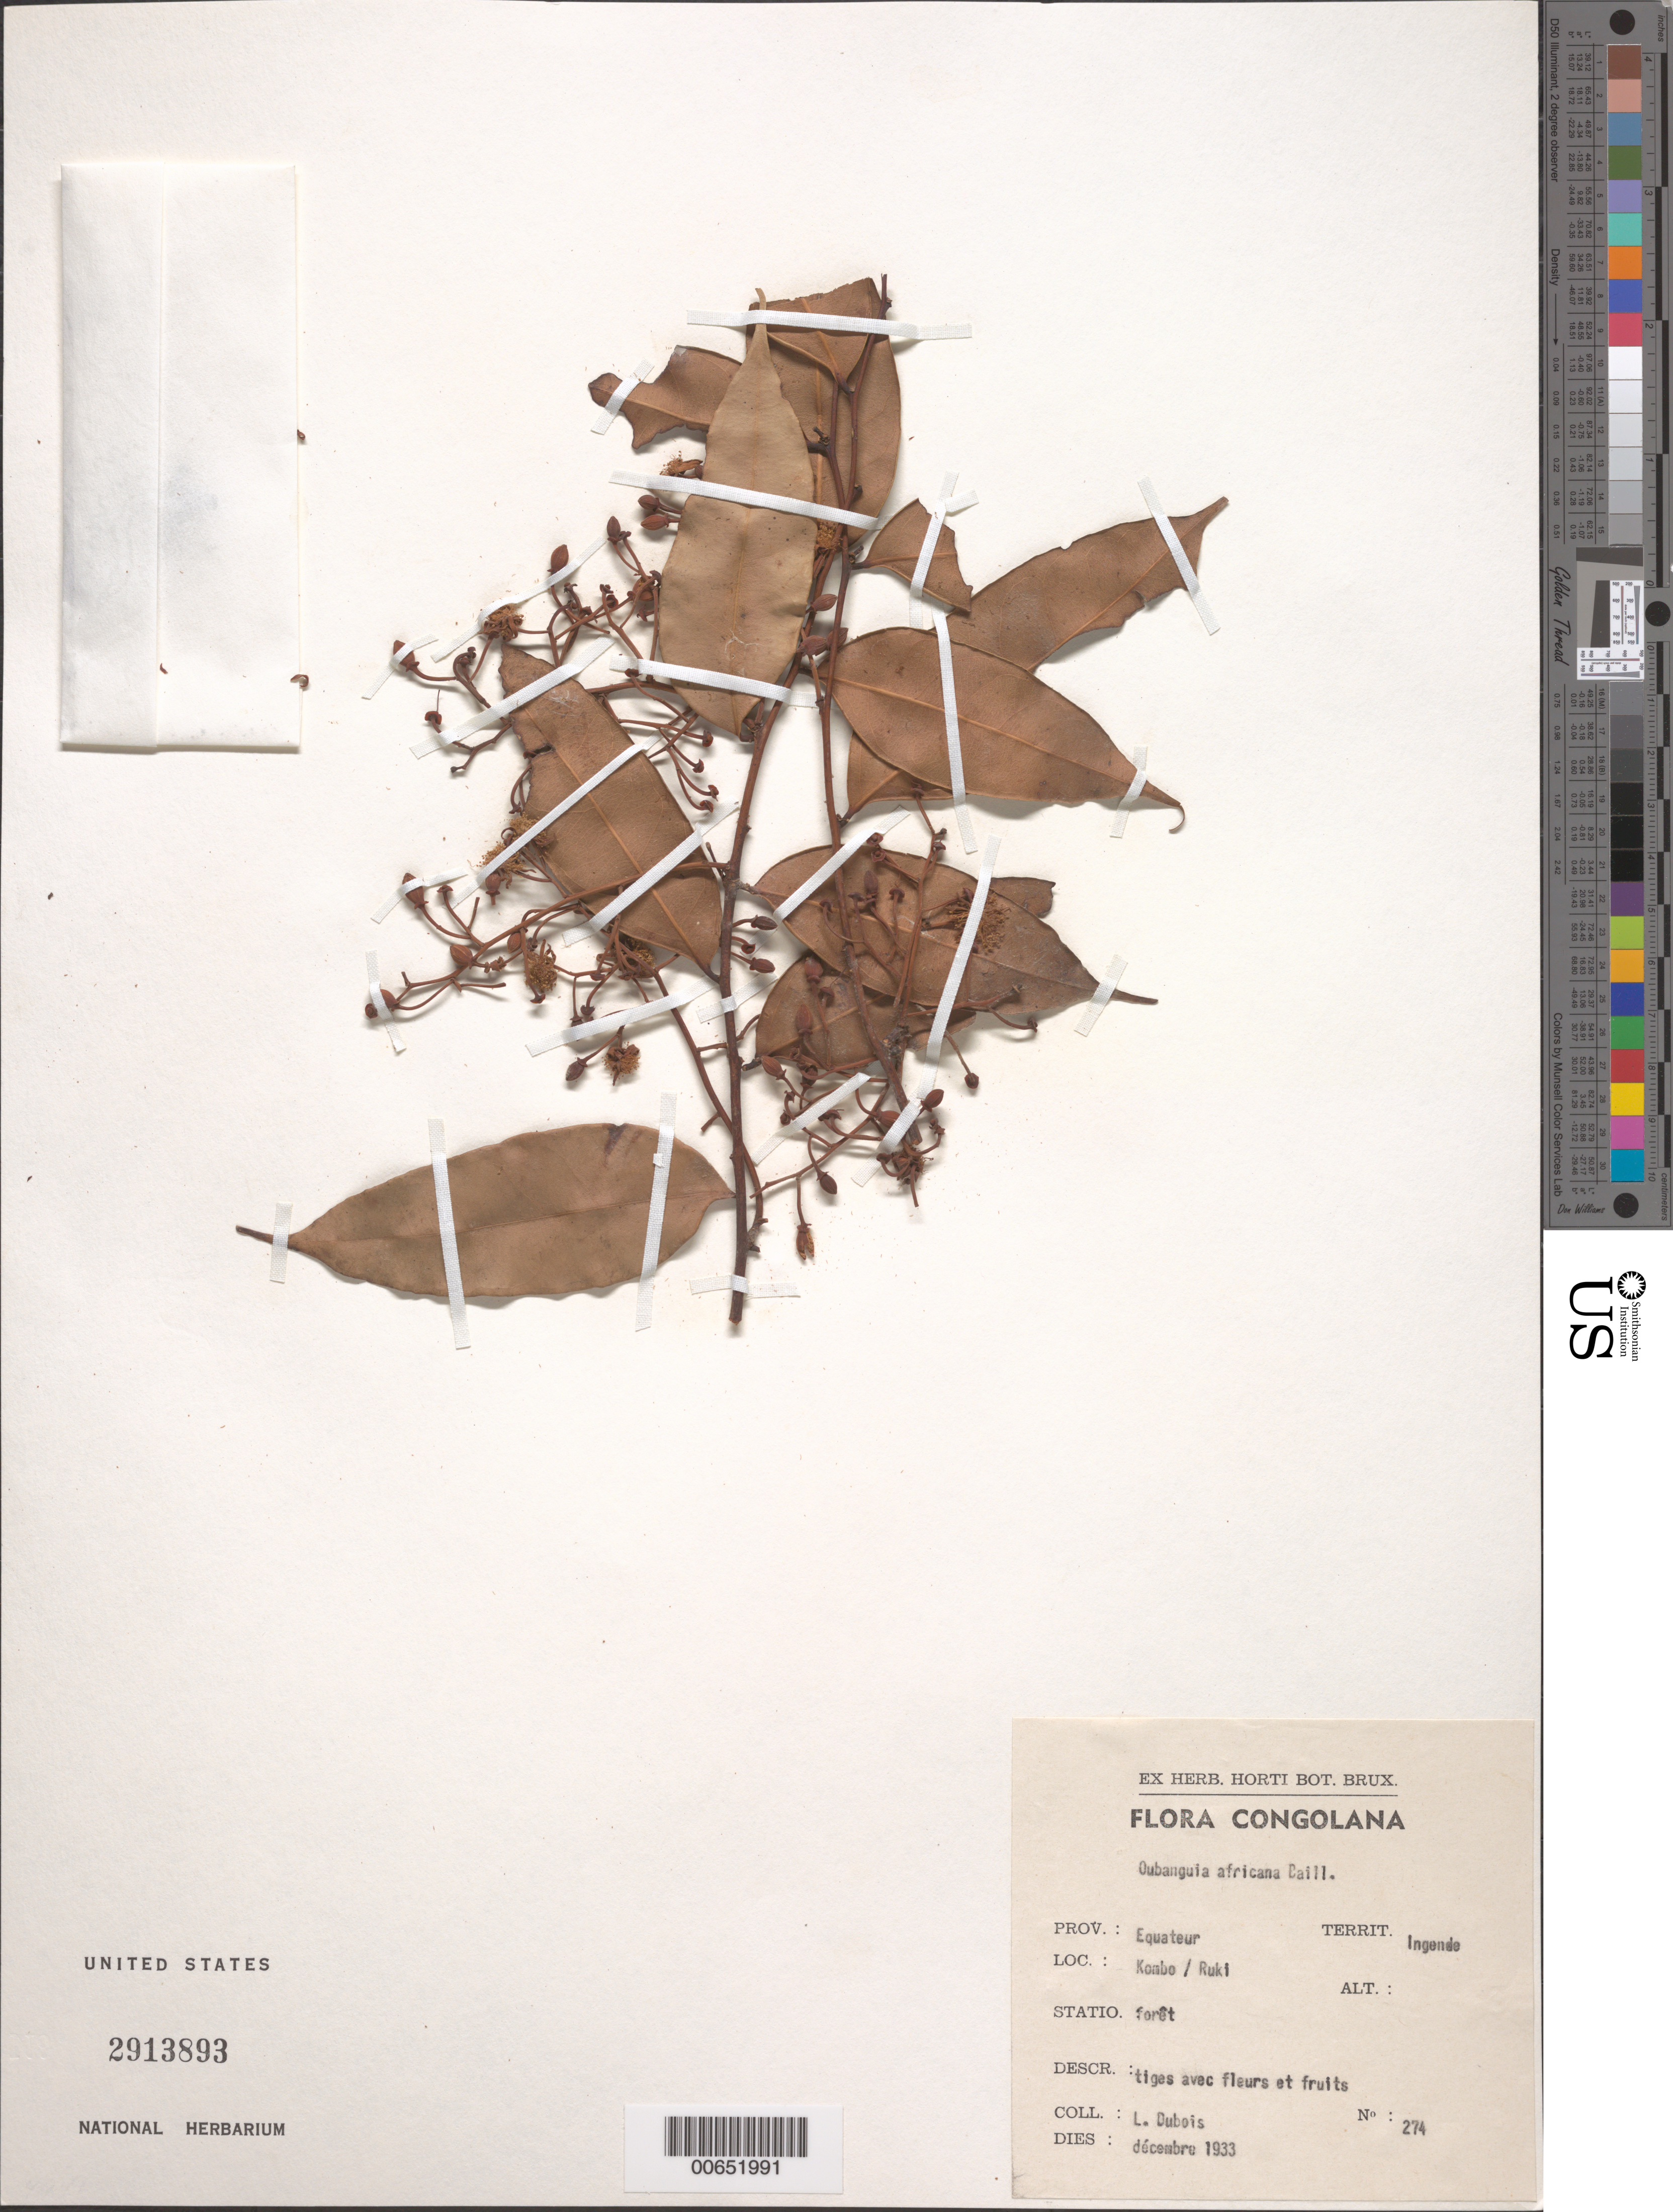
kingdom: Plantae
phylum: Tracheophyta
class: Magnoliopsida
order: Ericales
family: Lecythidaceae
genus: Oubanguia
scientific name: Oubanguia africana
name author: Baill.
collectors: L. Dubois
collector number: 274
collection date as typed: Dec 1933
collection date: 1933-12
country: Congo, Democratic Republic of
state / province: Équateur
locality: Ingende, kombo / ruki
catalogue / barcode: US 3913893